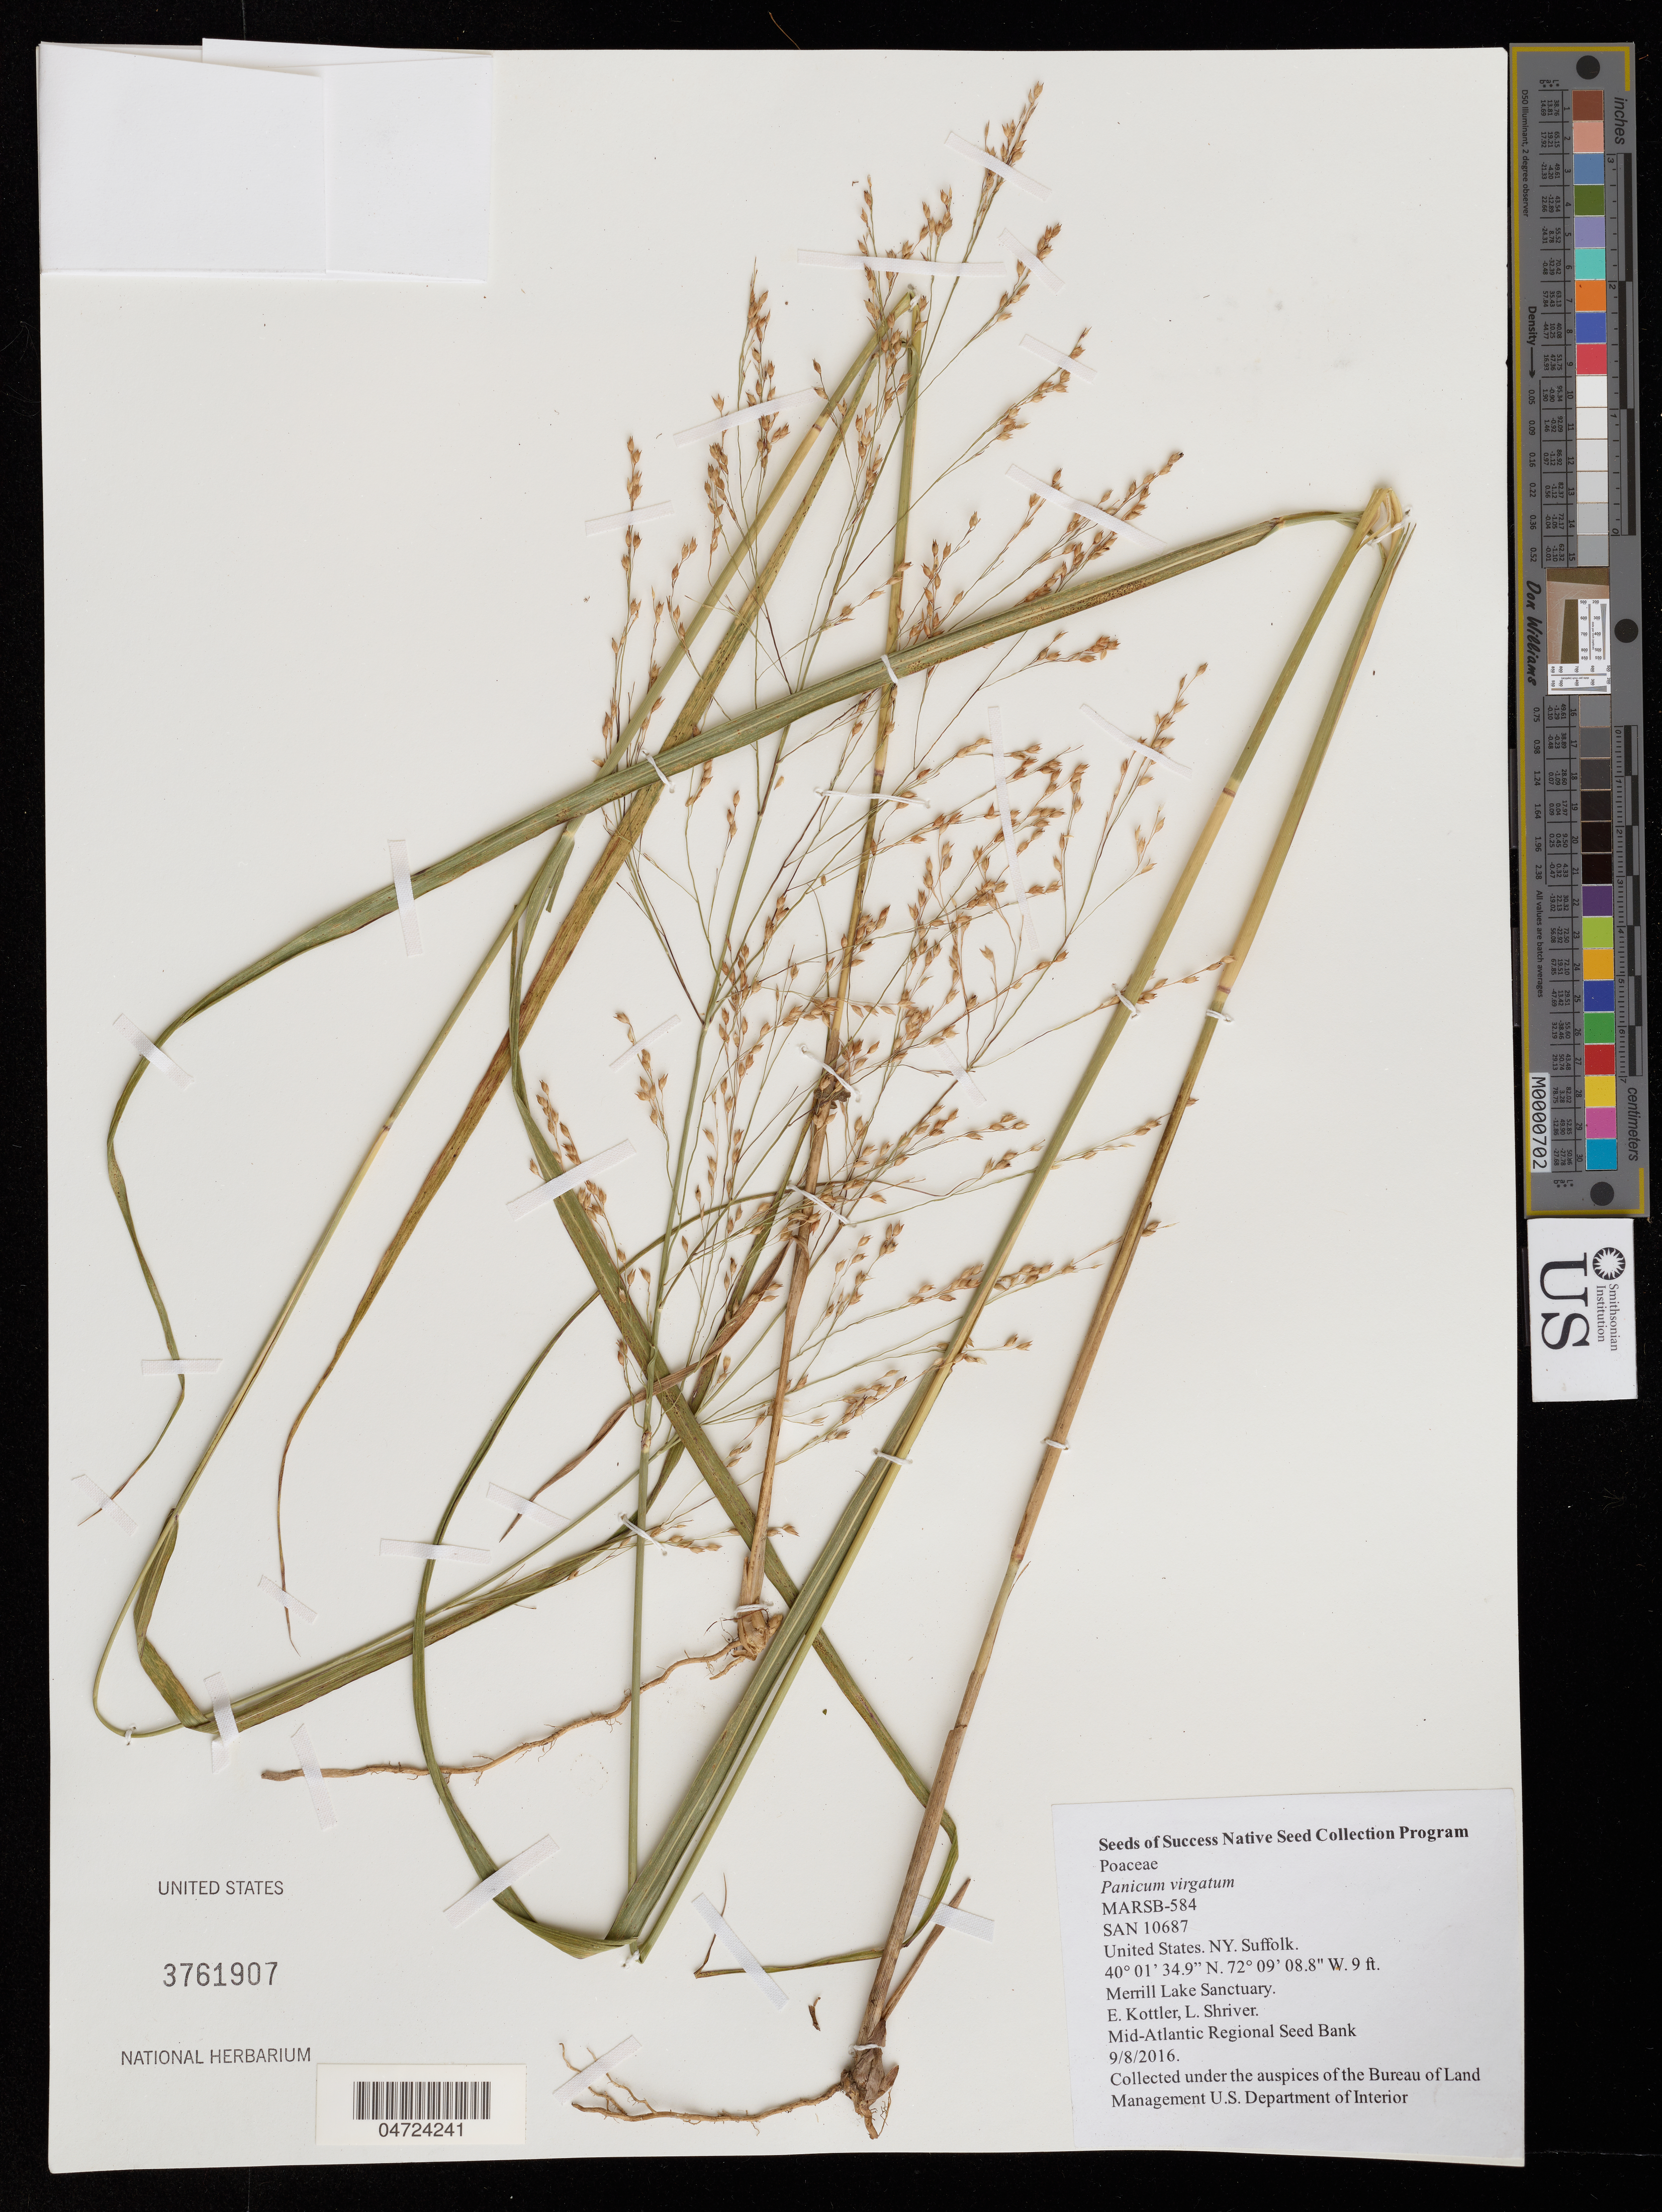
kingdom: Plantae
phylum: Tracheophyta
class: Liliopsida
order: Poales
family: Poaceae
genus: Panicum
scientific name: Panicum virgatum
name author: L.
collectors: E. Kottler & L. Shriver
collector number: MARSB-584/SAN10687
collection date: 2016-09-08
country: United States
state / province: New York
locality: Suffolk. Merrill Lake Sanctuary.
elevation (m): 3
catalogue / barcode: US 3761907